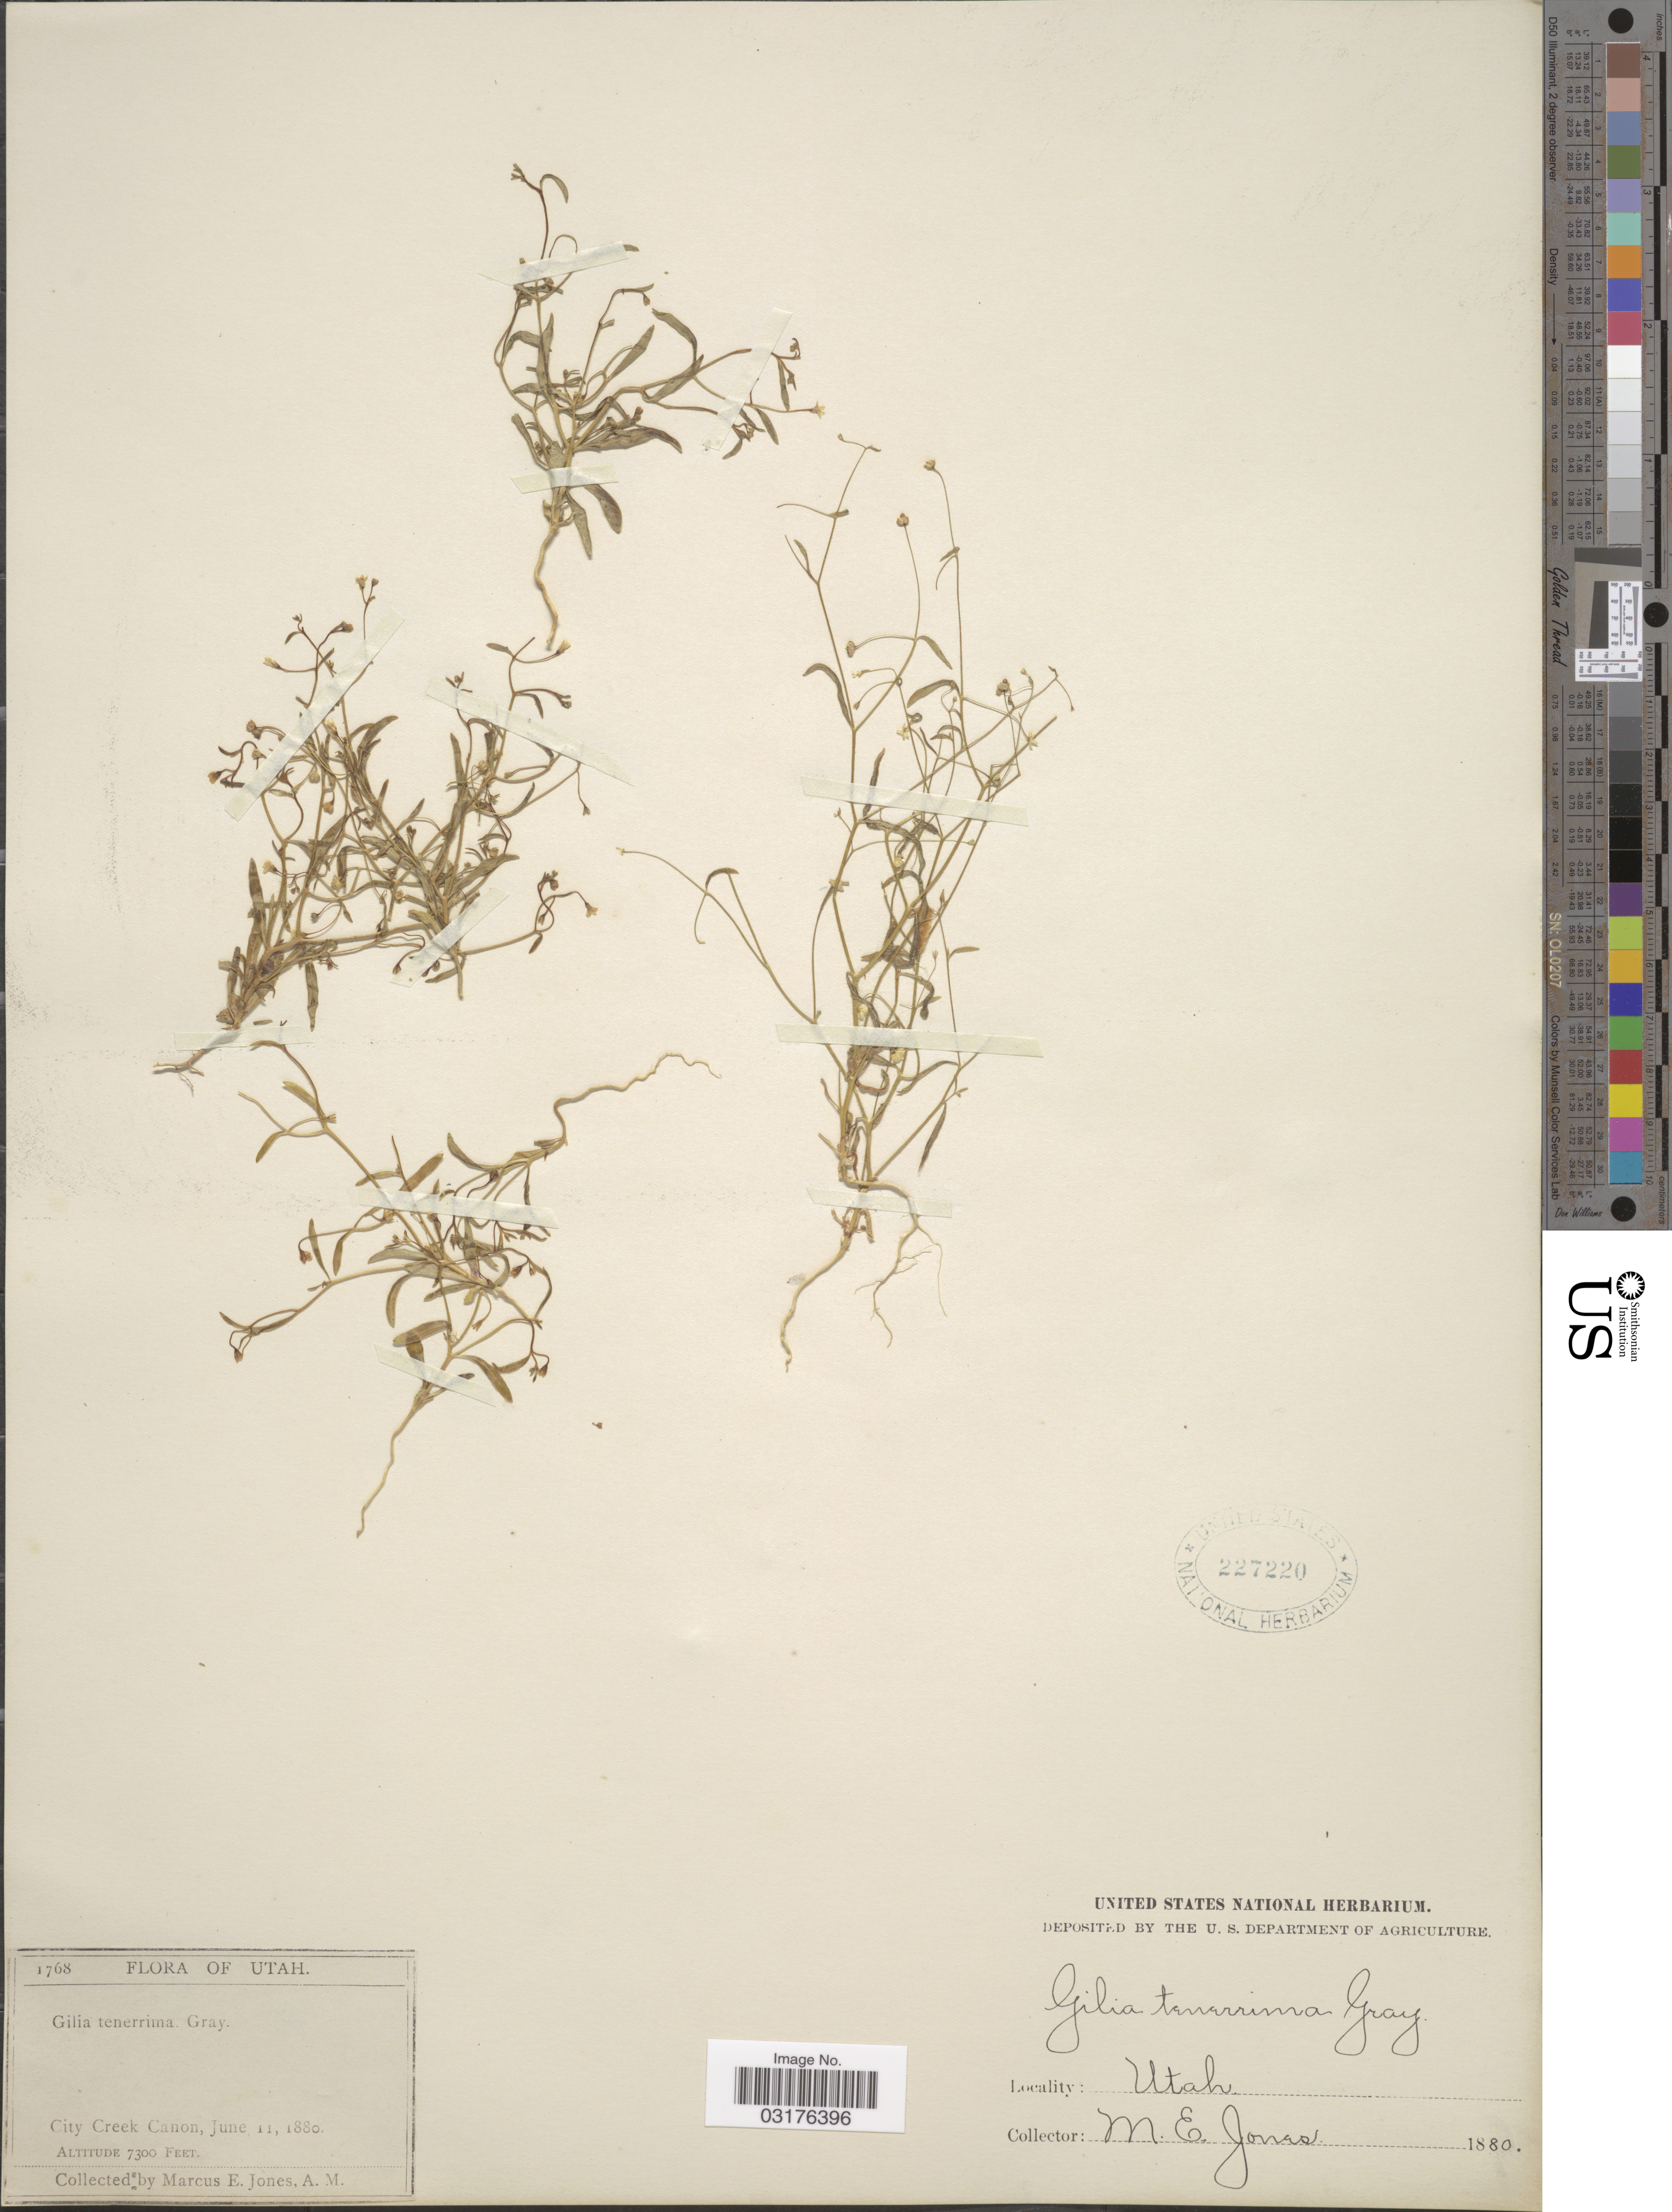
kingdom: Plantae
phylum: Tracheophyta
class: Magnoliopsida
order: Ericales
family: Polemoniaceae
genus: Lathrocasis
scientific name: Lathrocasis tenerrima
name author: (A. Gray) L.A. Johnson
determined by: Strong, Mark T., (BOT), Smithsonian Institution - National Museum of Natural History (UNITED STATES)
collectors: M. E. Jones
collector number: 1768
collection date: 1880-06-11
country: United States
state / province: Utah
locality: City Creek Canon.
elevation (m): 2225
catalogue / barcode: US 227220